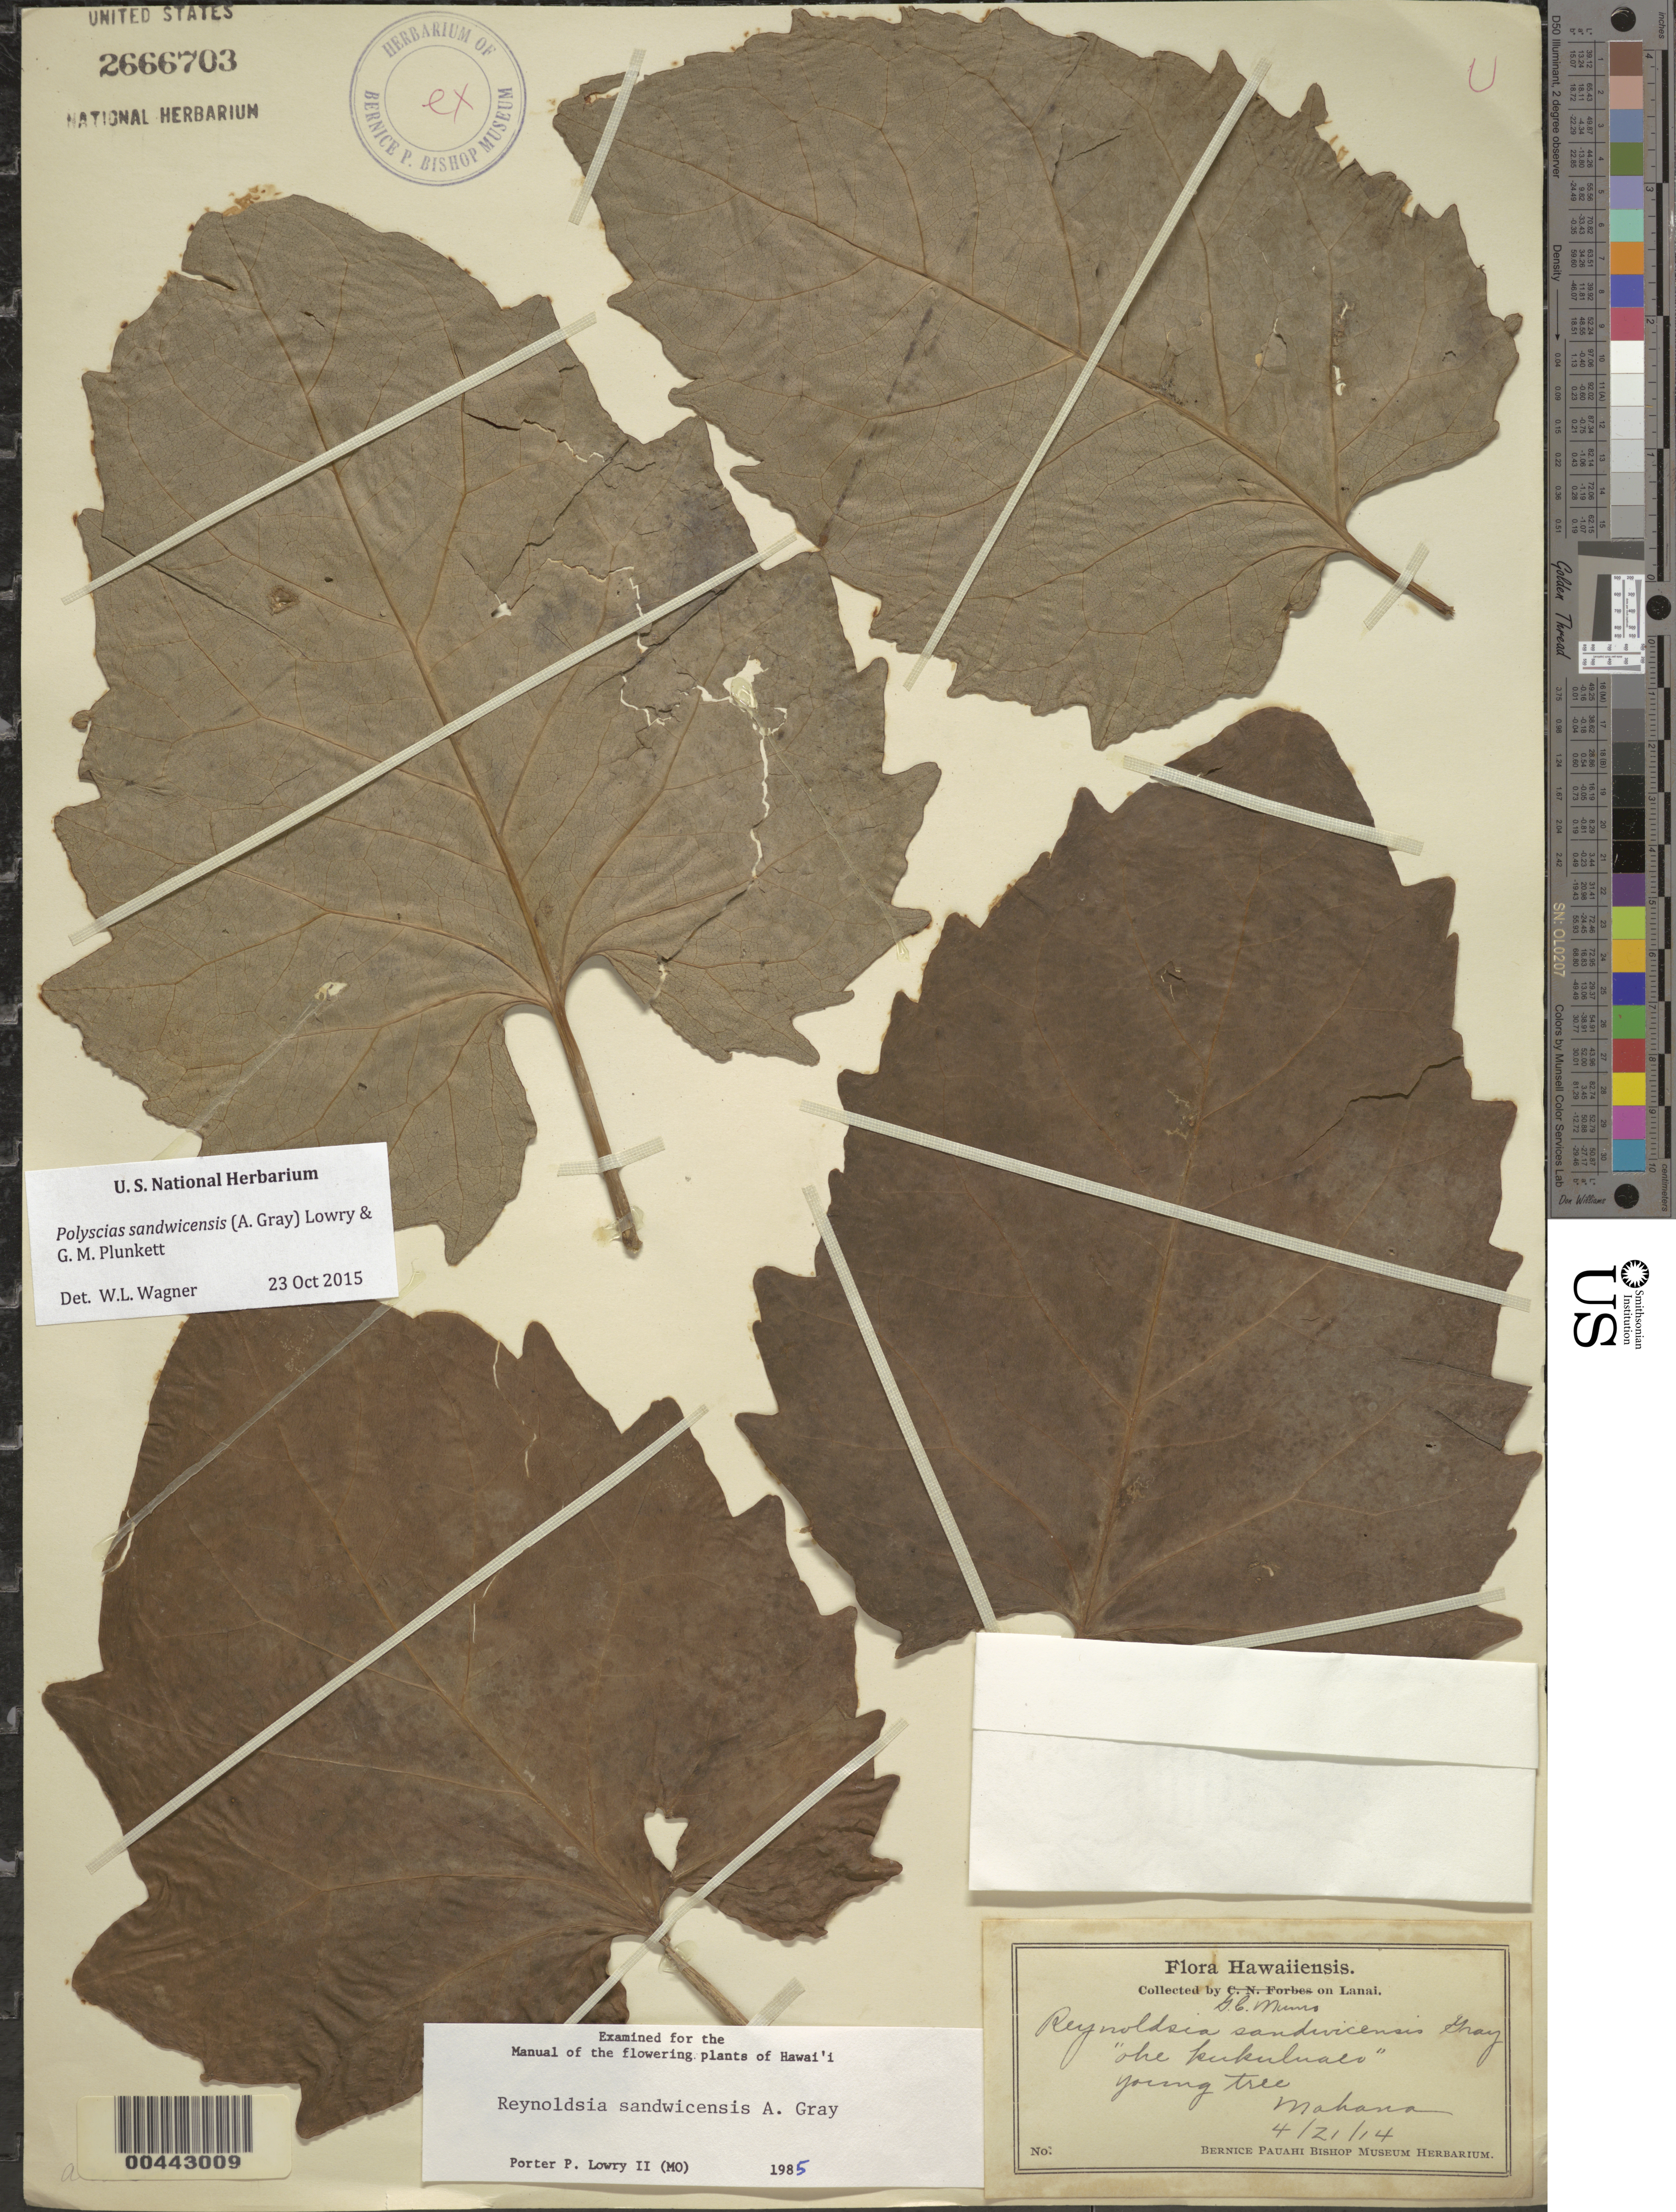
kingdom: Plantae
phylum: Tracheophyta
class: Magnoliopsida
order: Apiales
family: Araliaceae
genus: Polyscias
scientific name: Polyscias sandwicensis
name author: (A. Gray) Lowry & G. M. Plunkett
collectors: G. C. Munro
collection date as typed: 21 Apr 1914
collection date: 1914-04-21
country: United States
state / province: Hawaii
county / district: Honolulu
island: Oahu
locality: Mahana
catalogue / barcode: US 2666703